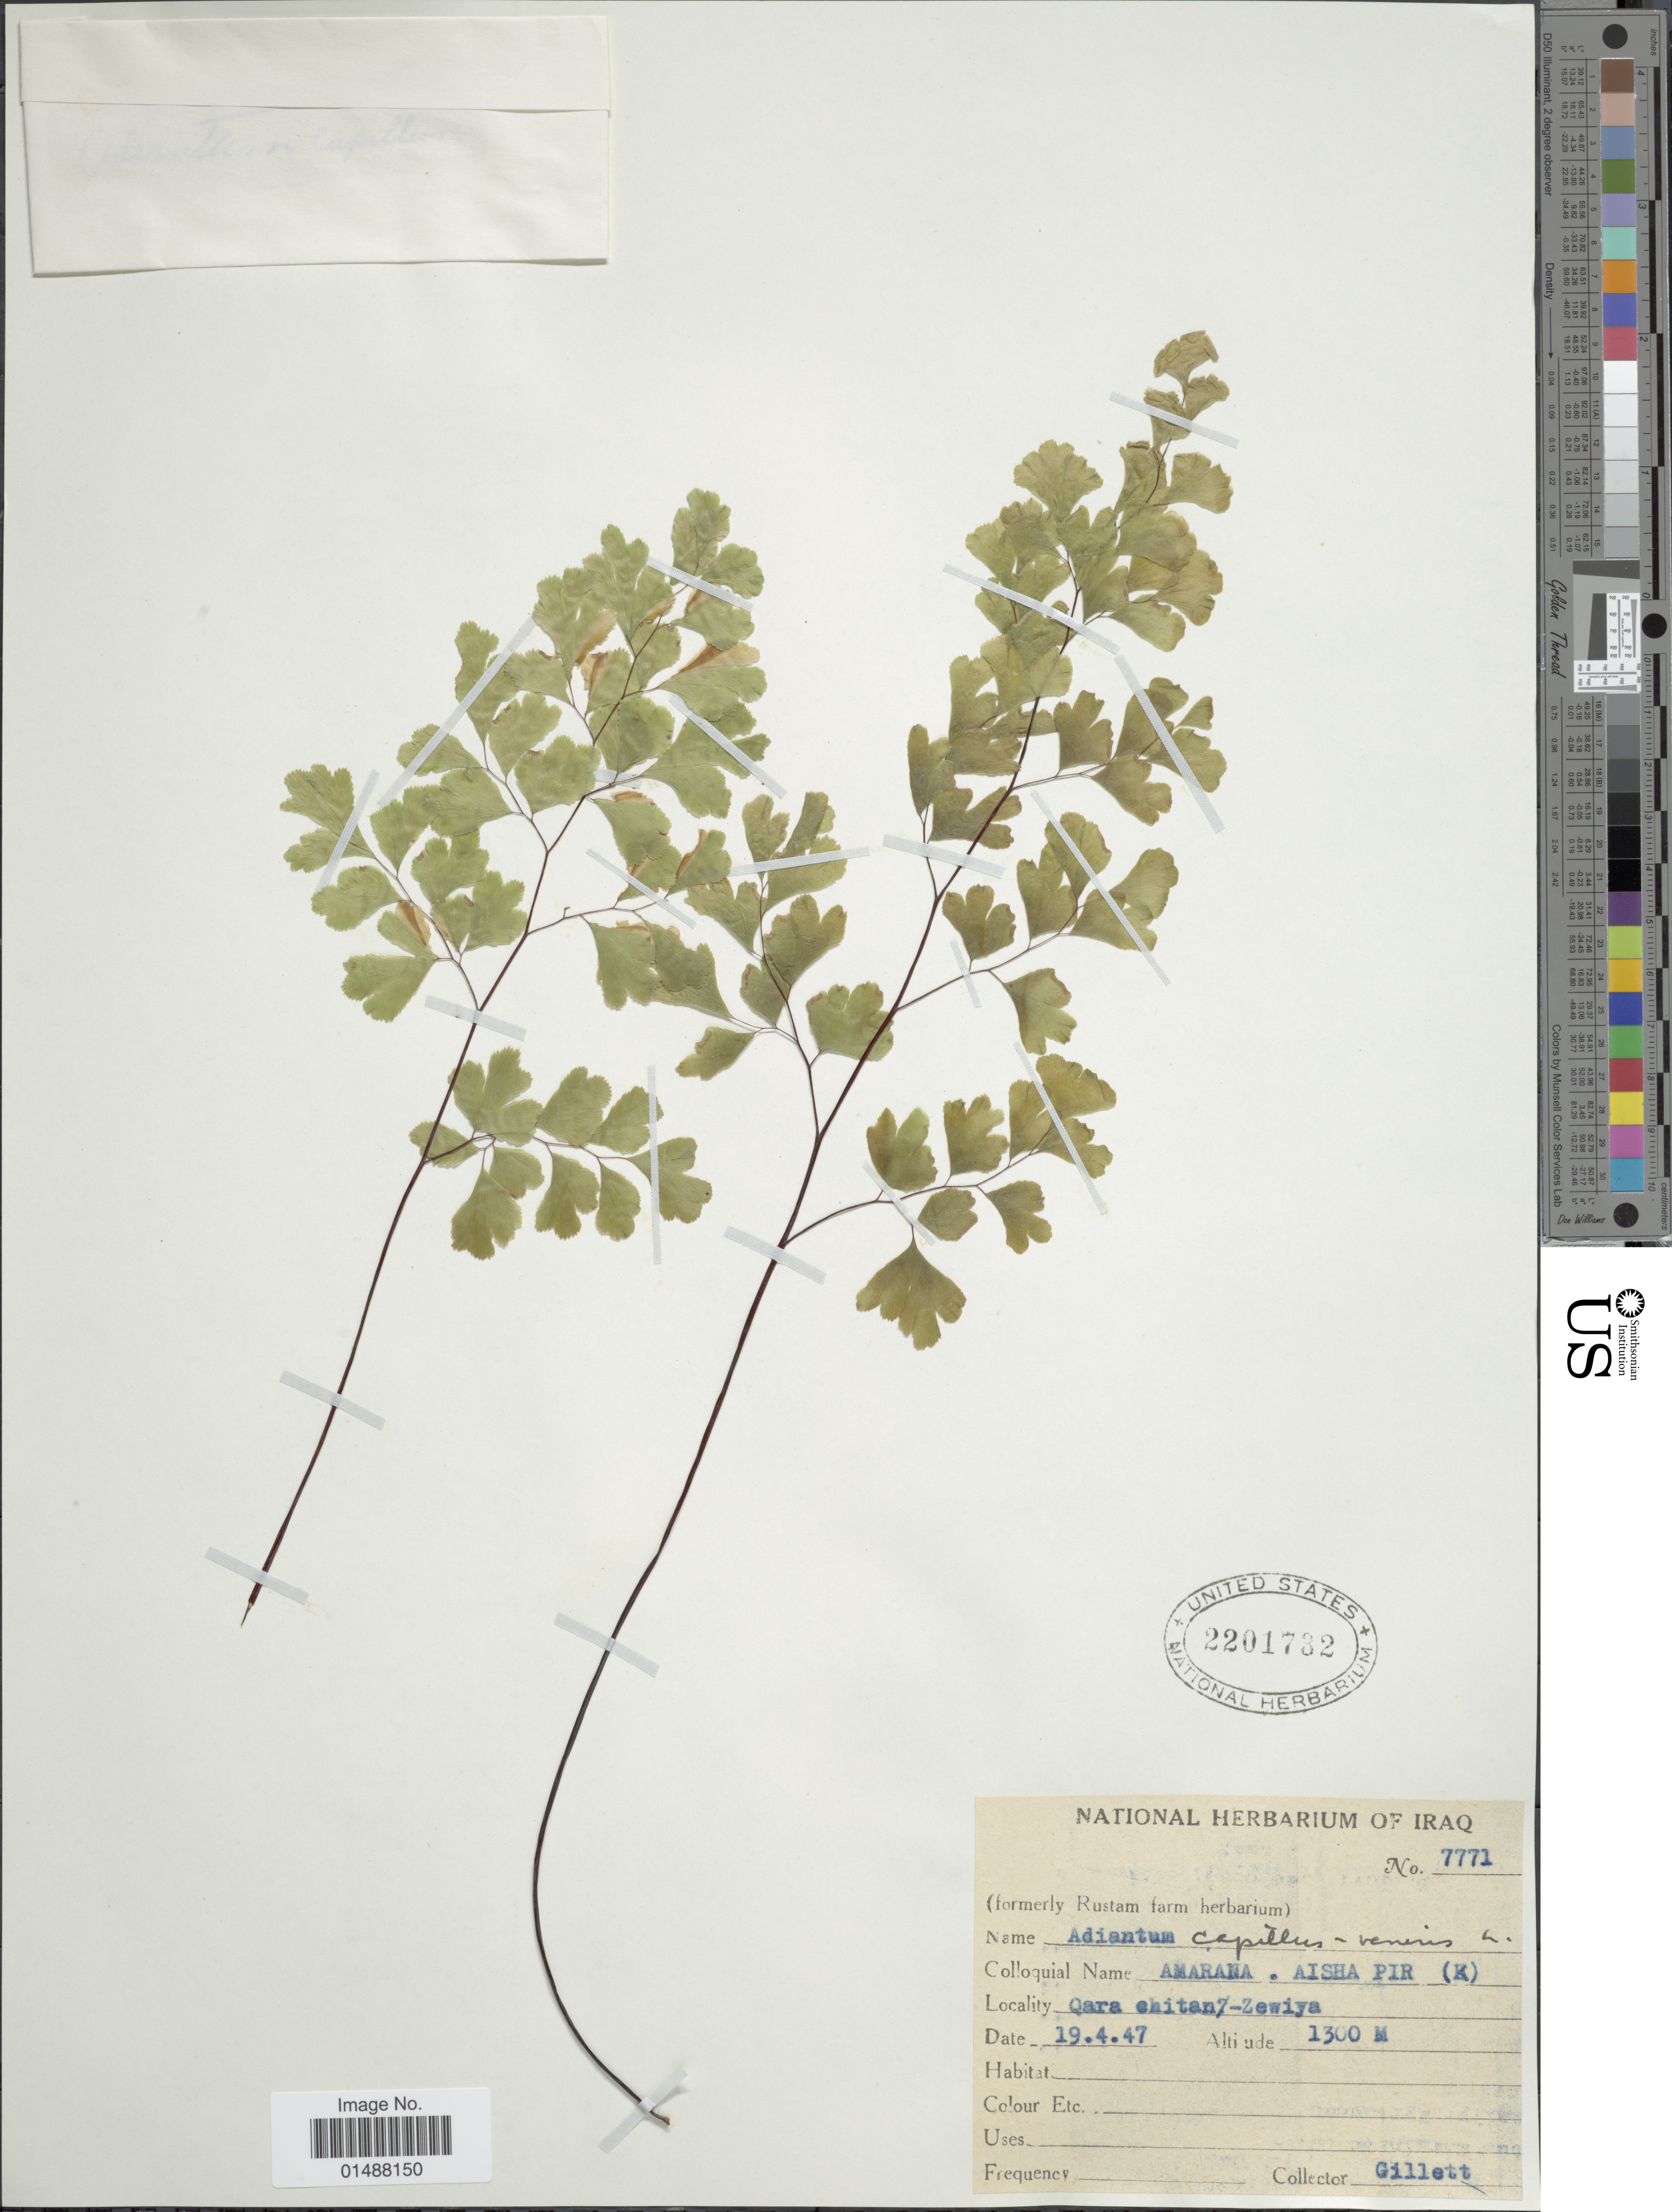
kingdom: Plantae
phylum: Tracheophyta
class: Polypodiopsida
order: Polypodiales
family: Pteridaceae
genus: Adiantum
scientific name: Adiantum capillus-veneris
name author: L.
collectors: Gillett, --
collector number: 7771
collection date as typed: Transcribed d/m/y: 19/4/47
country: Iraq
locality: Qara chitan - Zewiya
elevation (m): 1300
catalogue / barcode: US 2201782